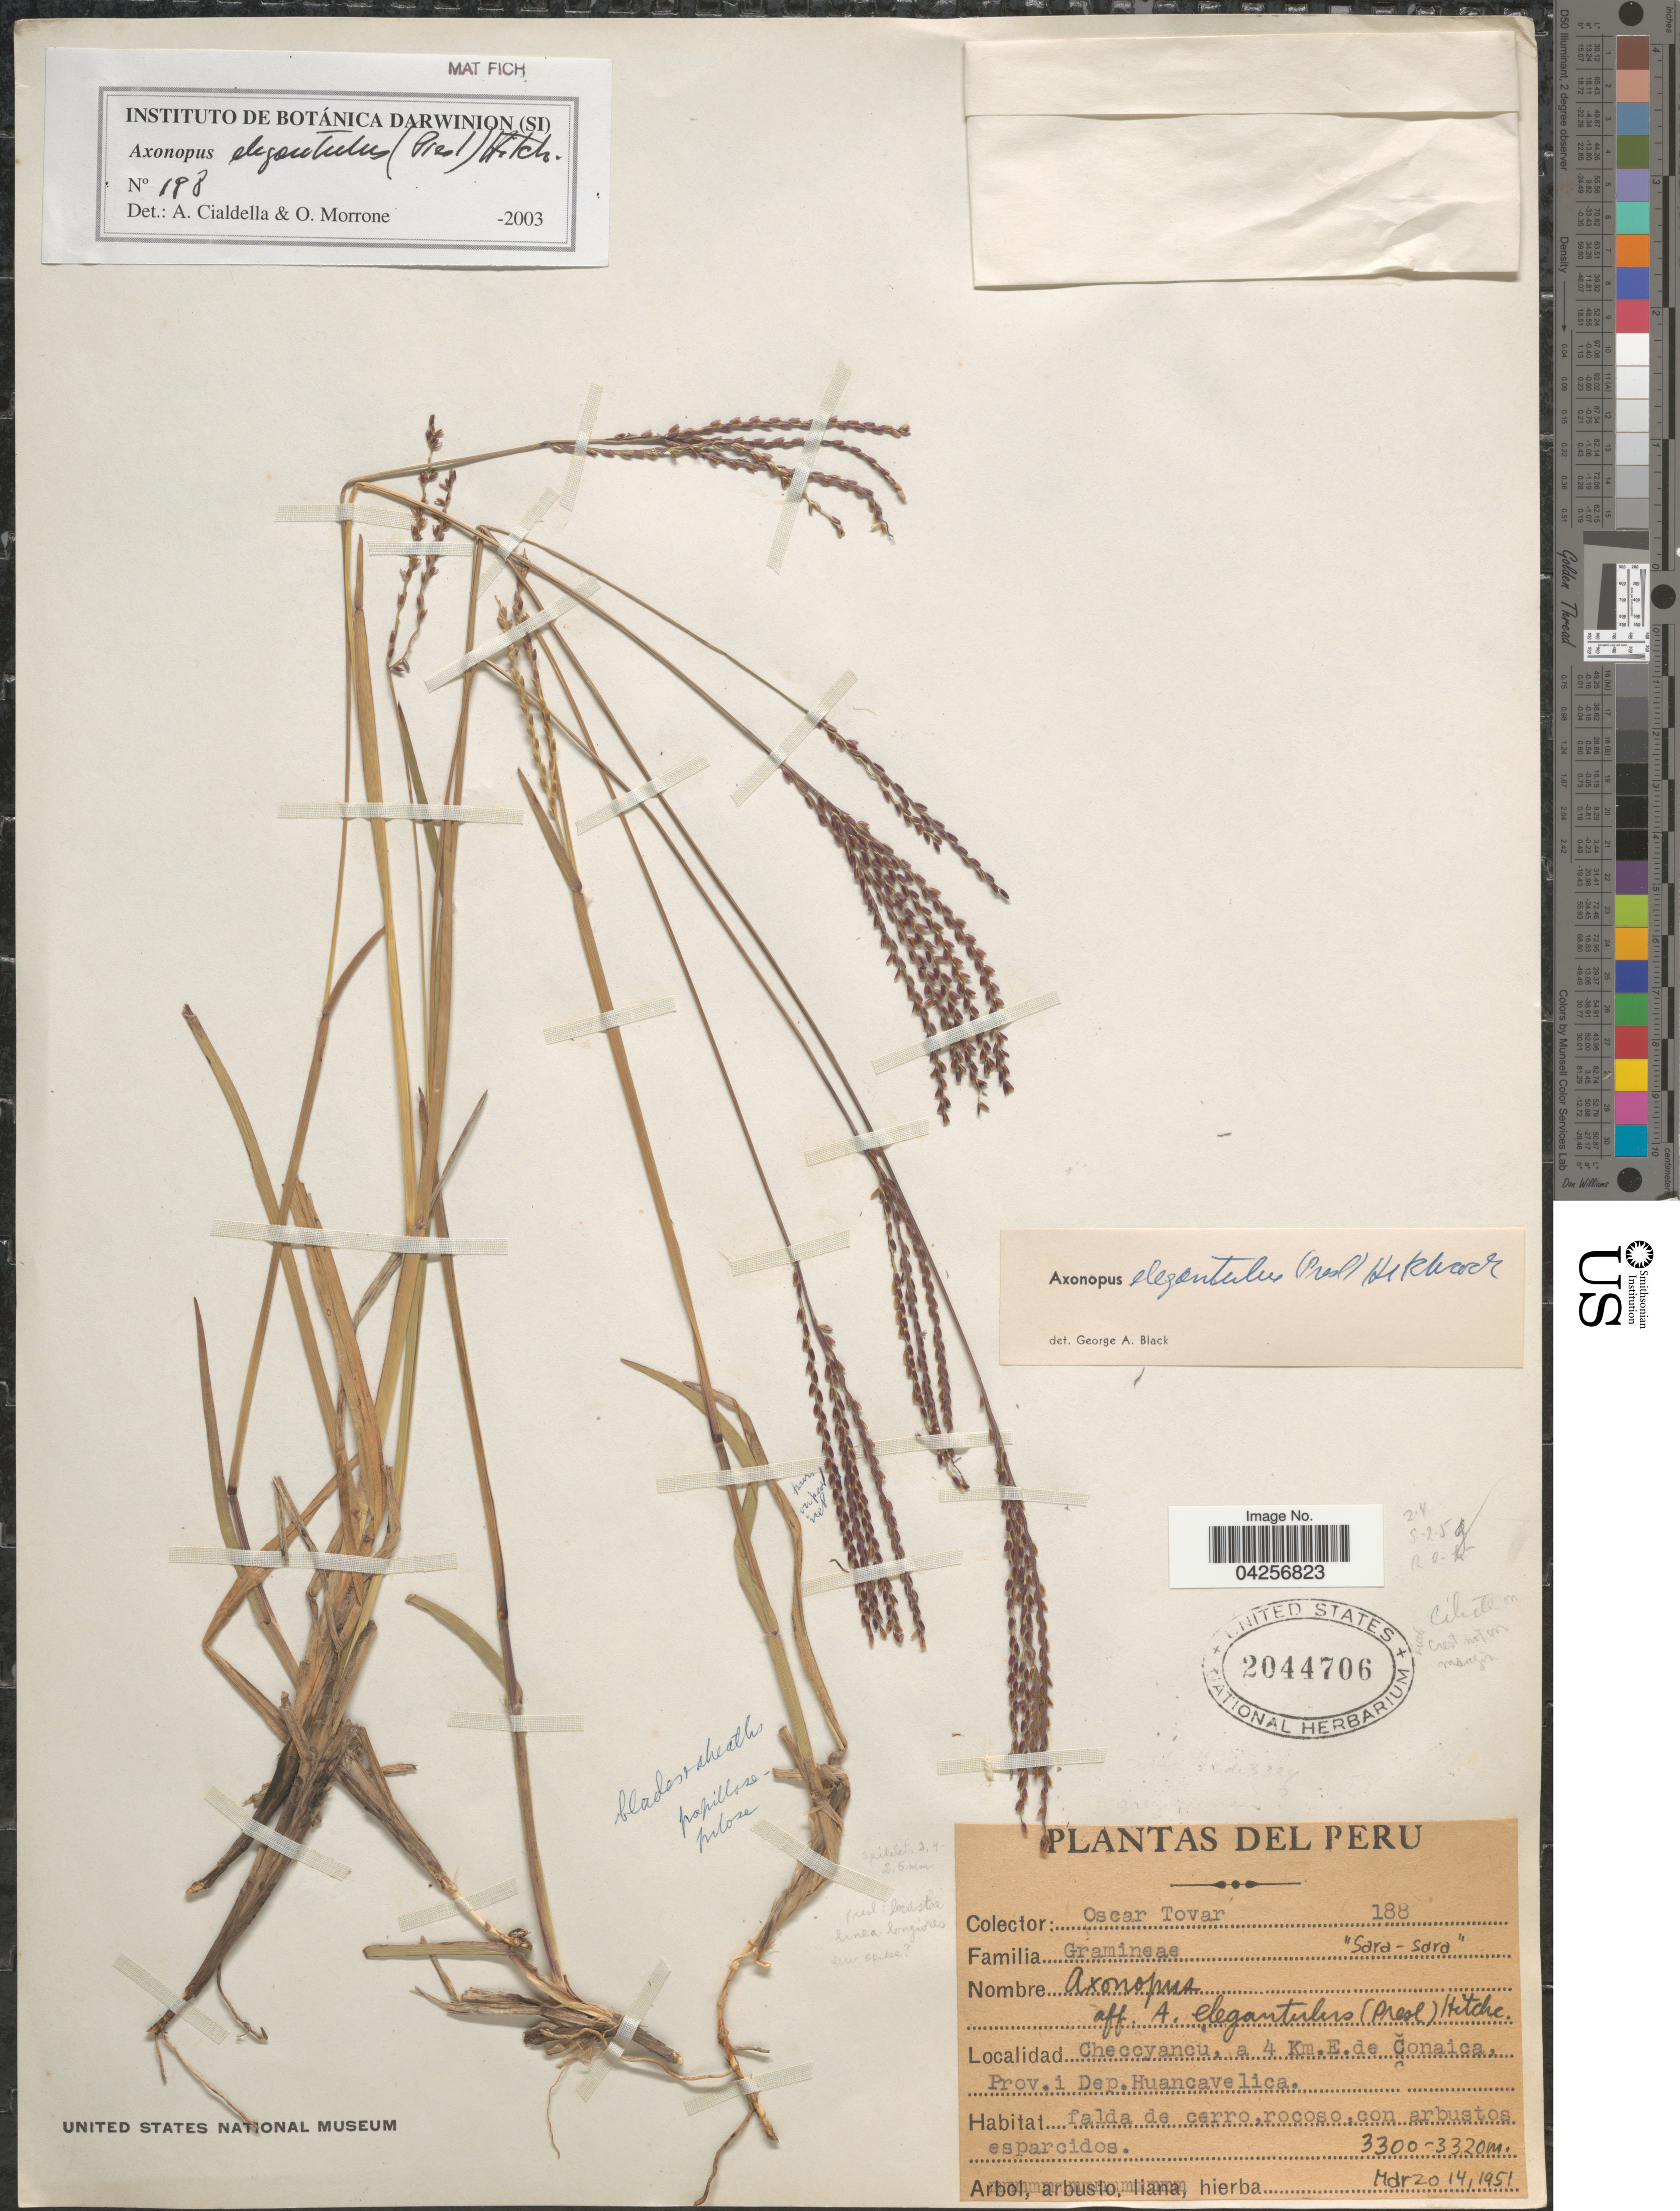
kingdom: Plantae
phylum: Tracheophyta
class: Liliopsida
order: Poales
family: Poaceae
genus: Axonopus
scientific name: Axonopus elegantulus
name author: (J. Presl) Hitchc.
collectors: O. Tovar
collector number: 188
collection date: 1951-03-14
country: Peru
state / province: Huancavelica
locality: Checcyancu, a 4 Km. E. de Conaica, Prov. i Dep. Huancavelica.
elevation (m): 3300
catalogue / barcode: US 2044706